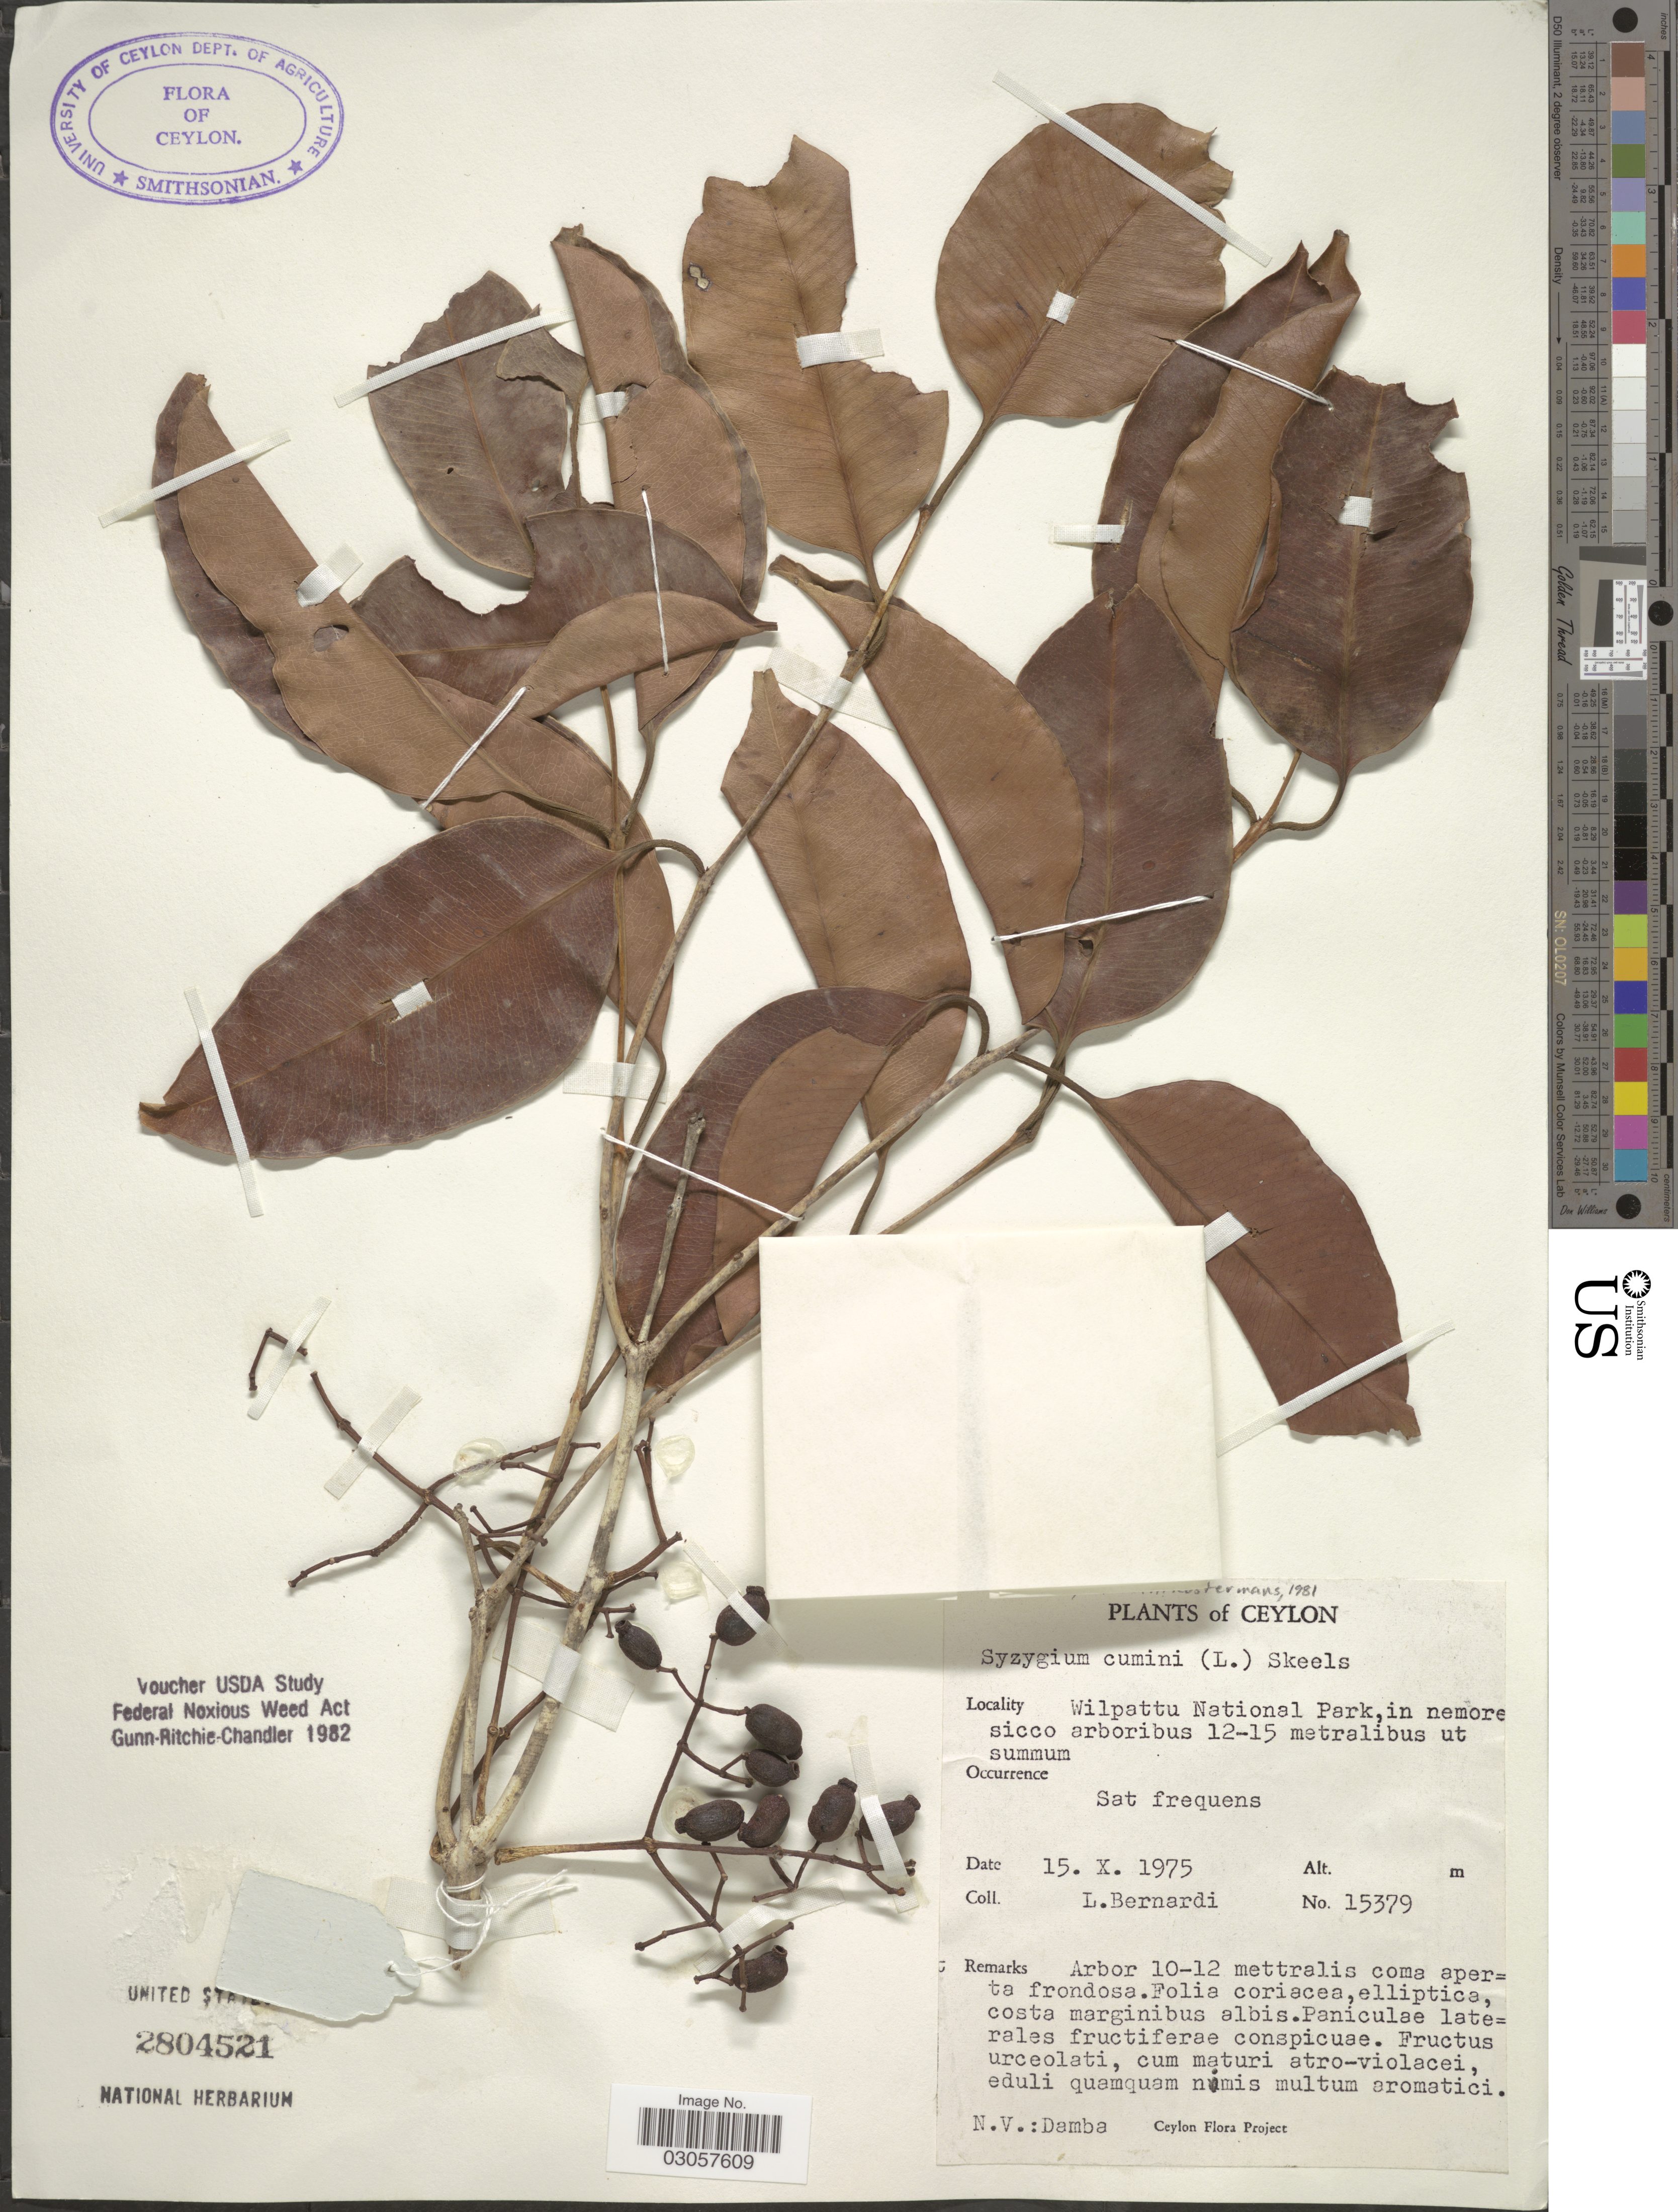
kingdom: Plantae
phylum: Tracheophyta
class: Magnoliopsida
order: Myrtales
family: Myrtaceae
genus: Syzygium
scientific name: Syzygium cumini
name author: (L.) Skeels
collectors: L. Bernardi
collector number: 15379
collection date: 1975-10-15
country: Sri Lanka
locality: Ceylon. Wilpattu National Park.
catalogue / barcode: US 2804521